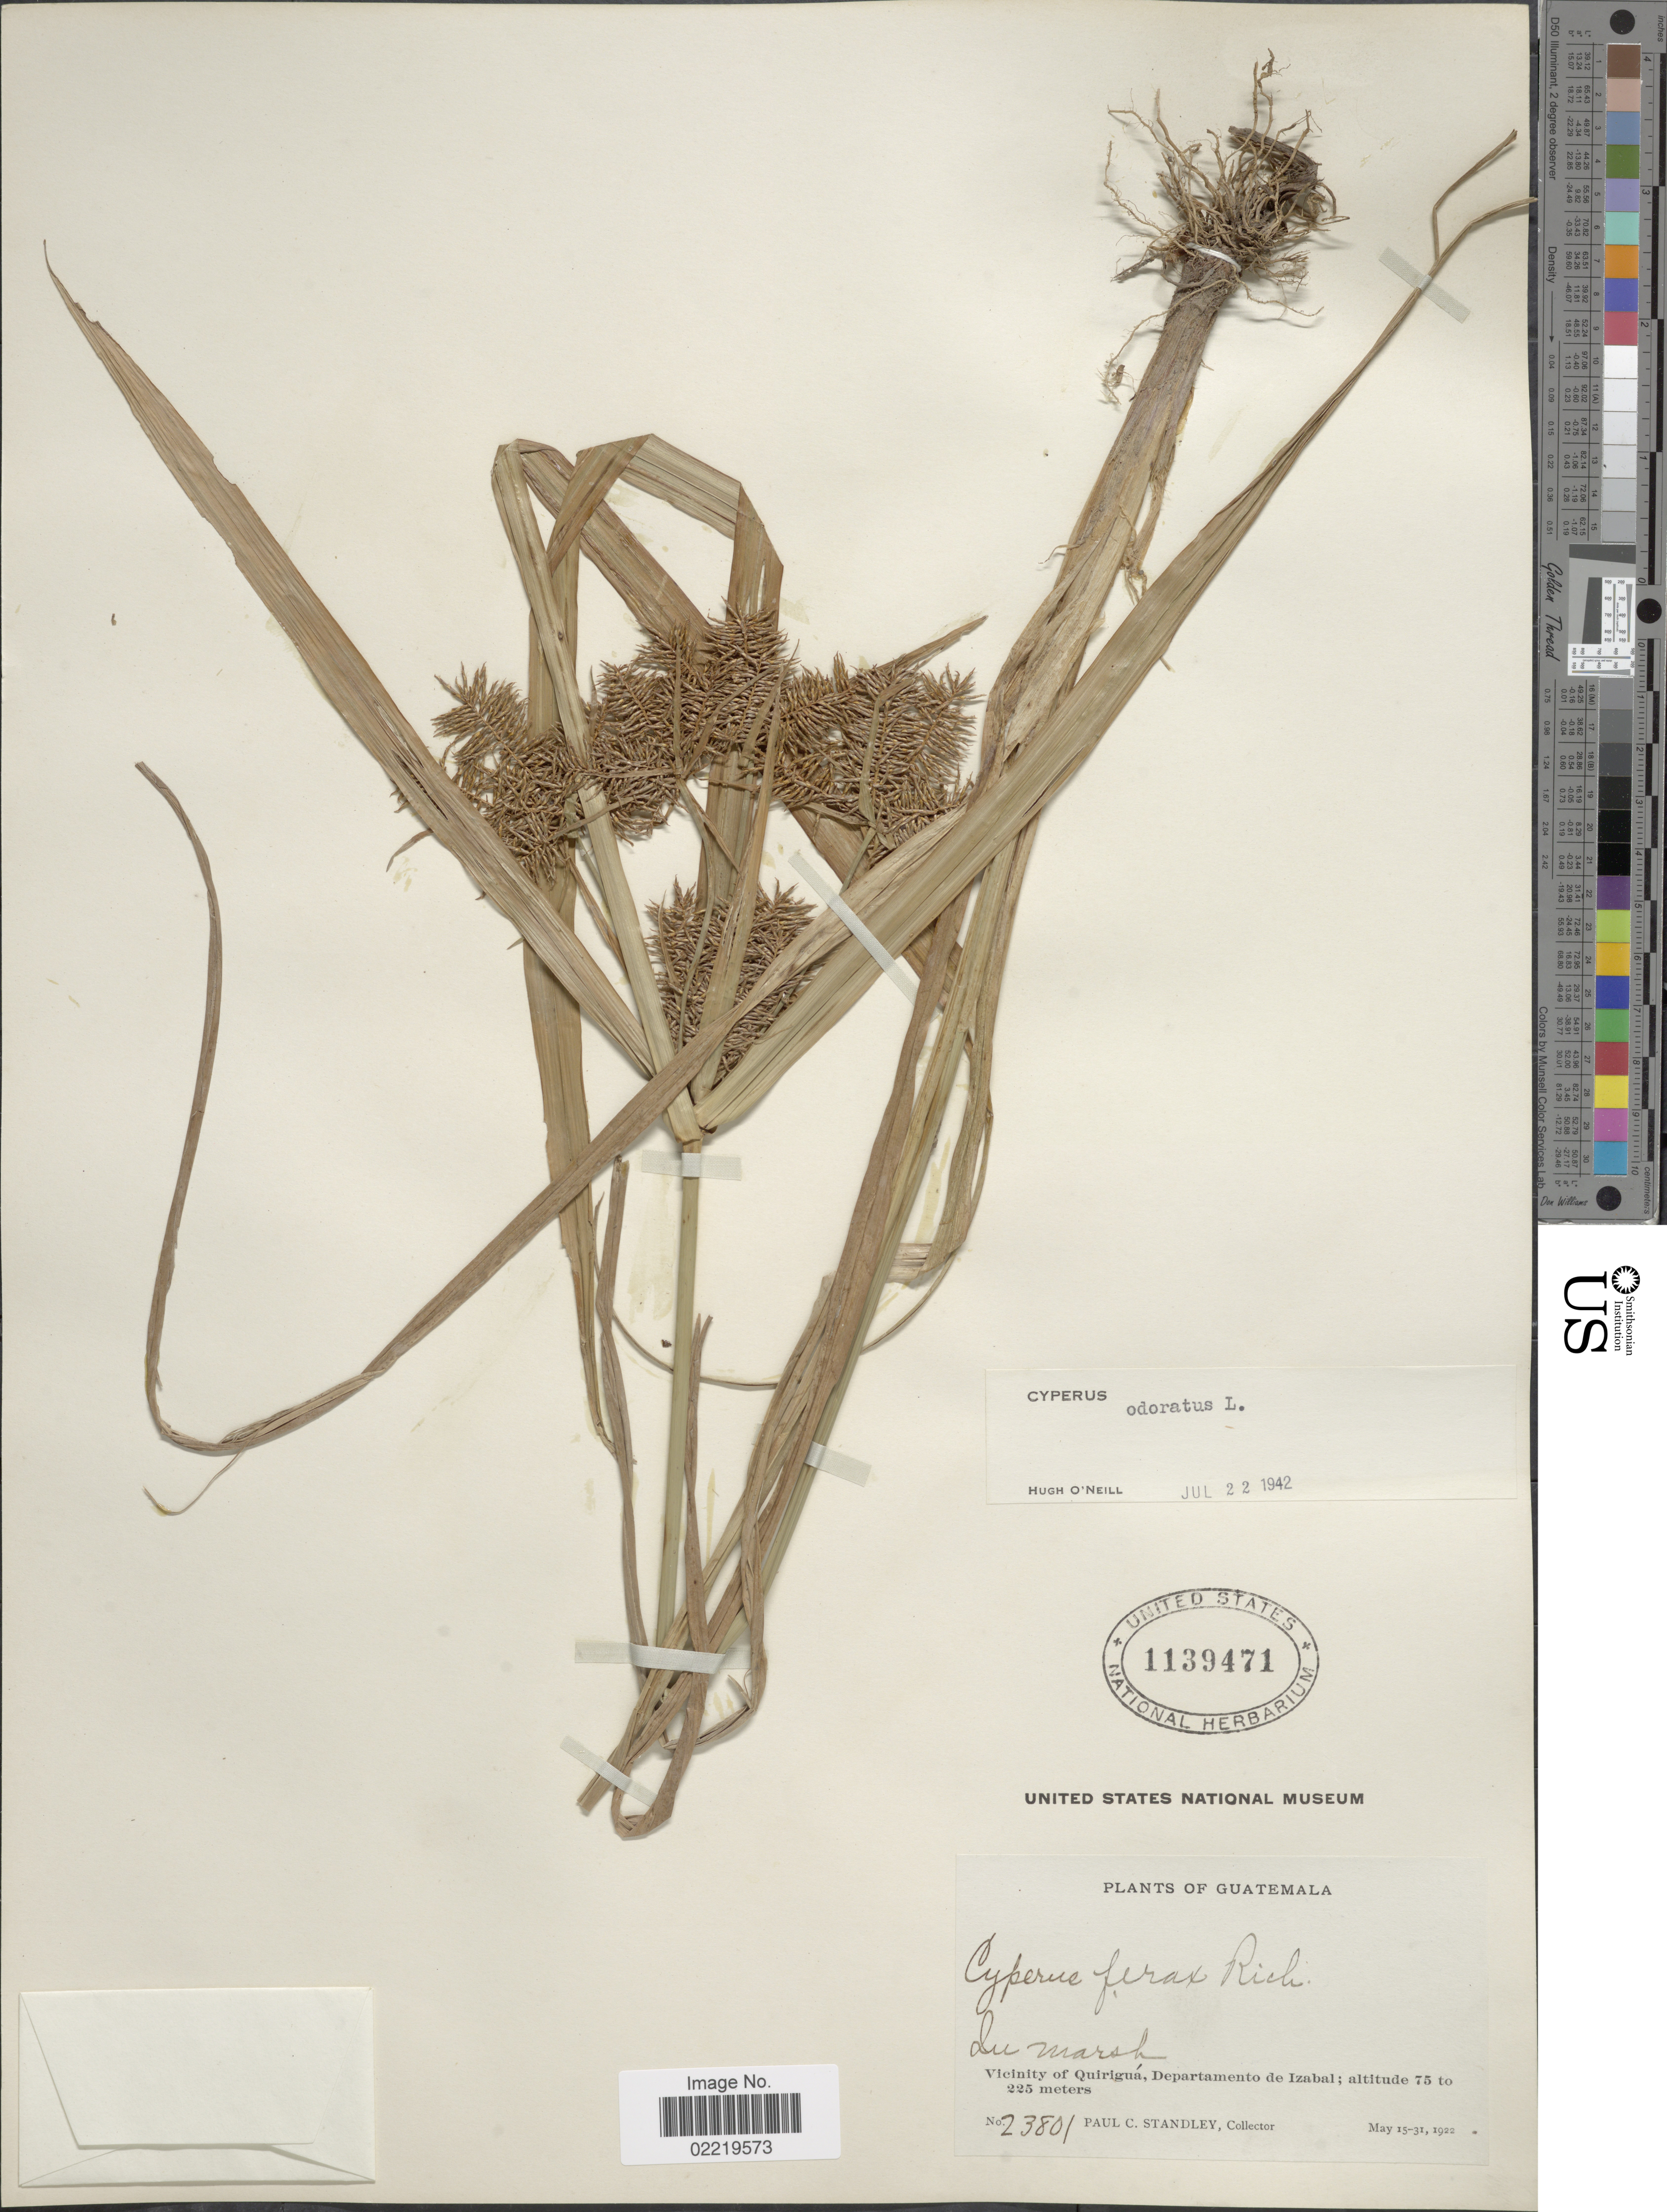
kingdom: Plantae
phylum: Tracheophyta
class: Liliopsida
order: Poales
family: Cyperaceae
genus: Cyperus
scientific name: Cyperus odoratus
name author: L.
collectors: P. C. Standley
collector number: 23801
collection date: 1922-05-15/1922-05-31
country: Guatemala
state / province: Izabal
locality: In marsh, Vicinity of Quirigua.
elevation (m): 75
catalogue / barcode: US 1139471